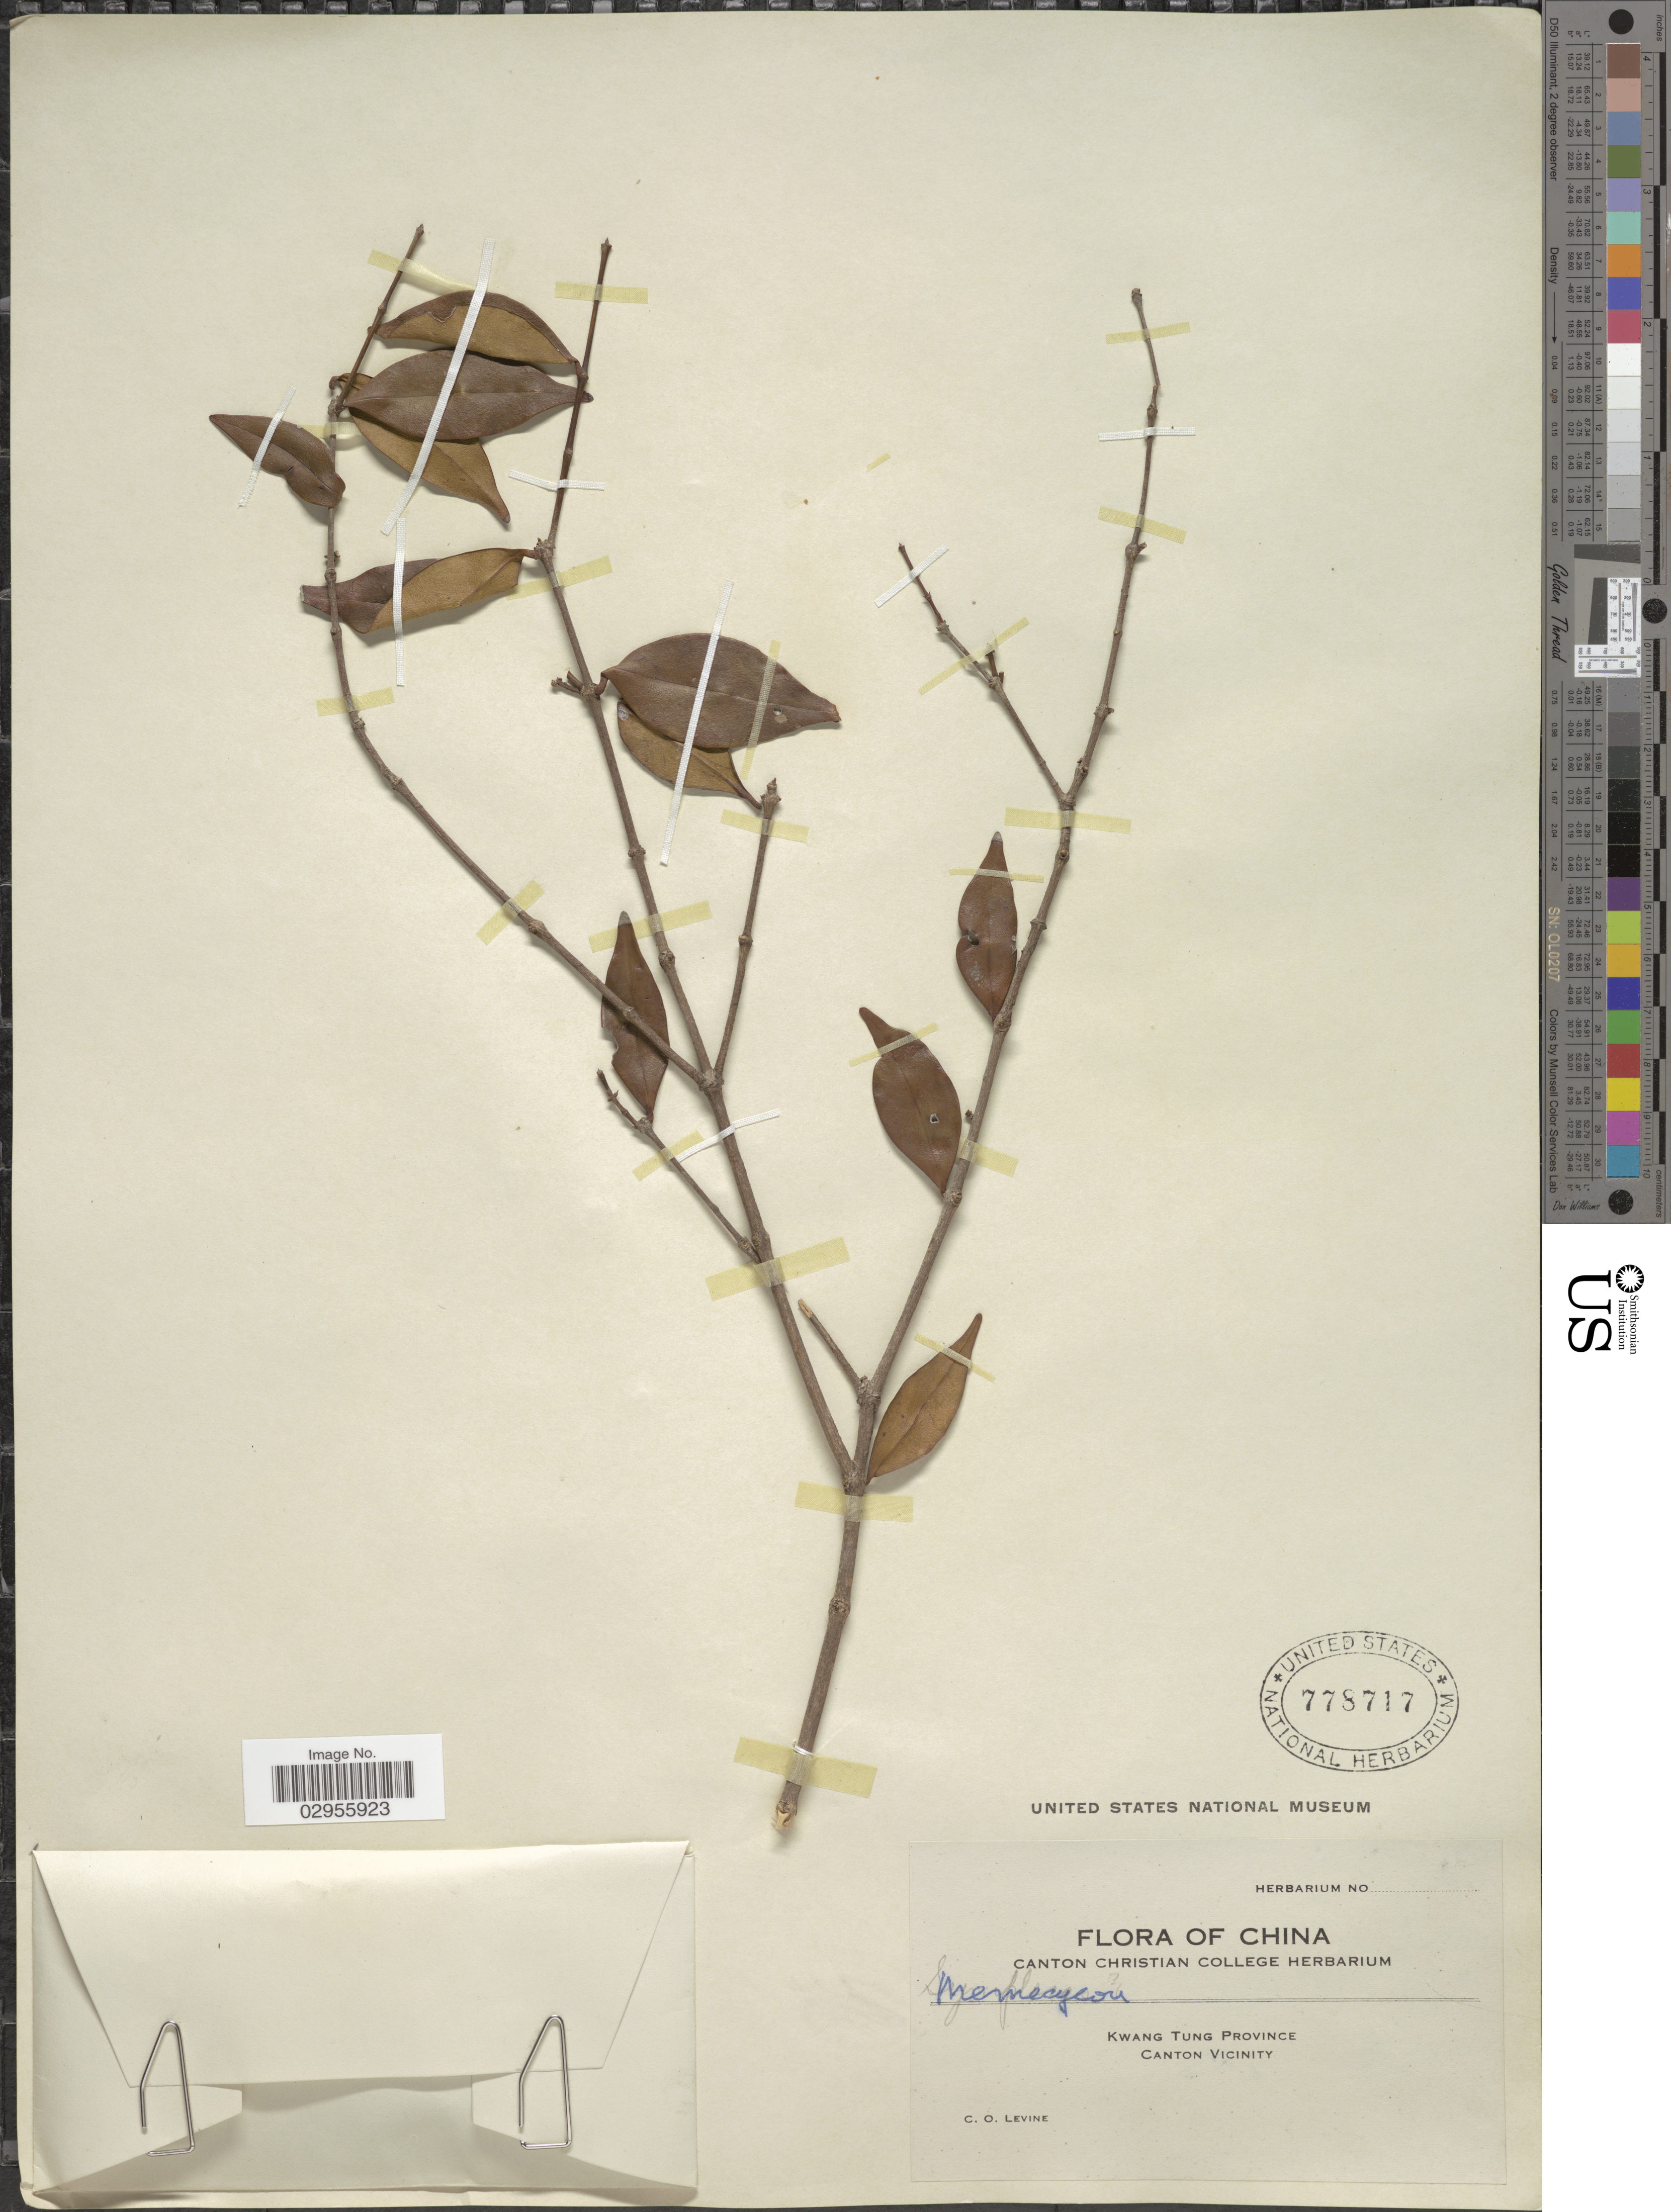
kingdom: Plantae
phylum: Tracheophyta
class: Magnoliopsida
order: Myrtales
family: Melastomataceae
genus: Memecylon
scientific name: Memecylon sp.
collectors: C. O. Levine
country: China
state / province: Guangdong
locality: Kwang Tung Province. Canton Vicinity.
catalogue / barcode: US 778717